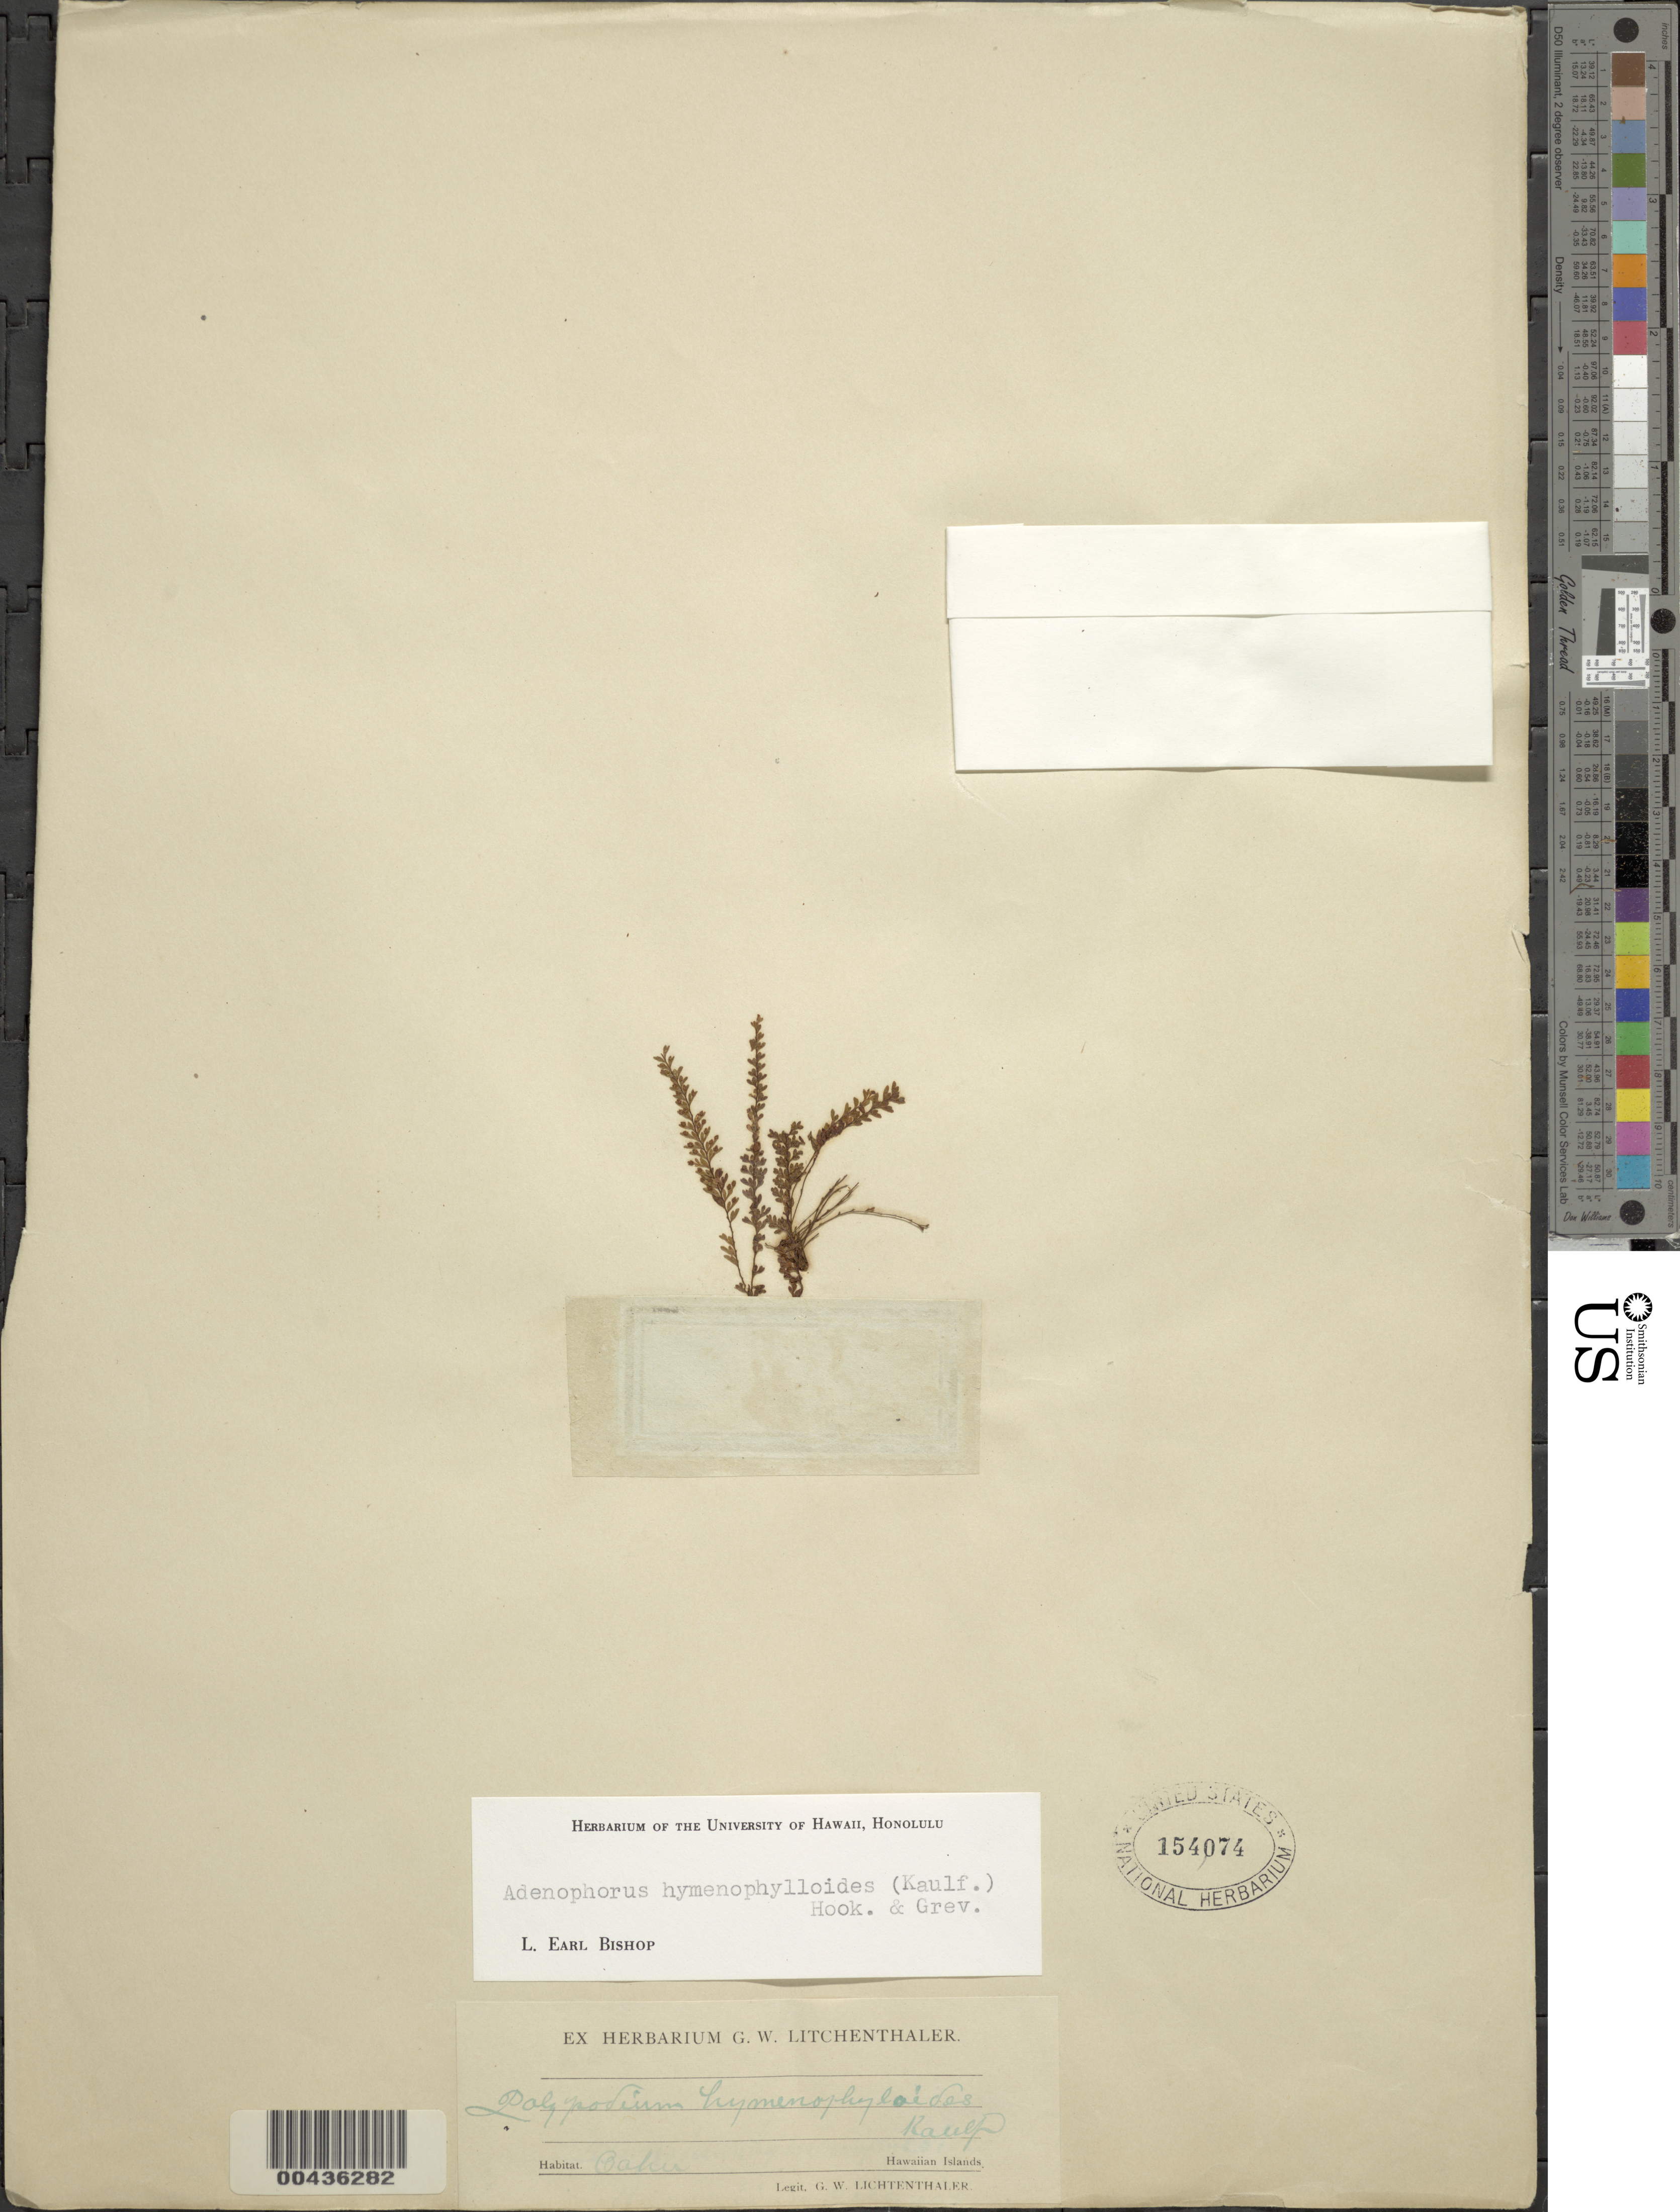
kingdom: Plantae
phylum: Tracheophyta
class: Polypodiopsida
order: Polypodiales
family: Polypodiaceae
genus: Adenophorus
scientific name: Adenophorus hymenophylloides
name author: (Kaulf.) Hook. & Grev.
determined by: Bishop, L. E.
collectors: G. Lichtenthaler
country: United States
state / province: Hawaii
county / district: Kauai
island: Kaua'i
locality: Hawaiian Islands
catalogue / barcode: US 154074